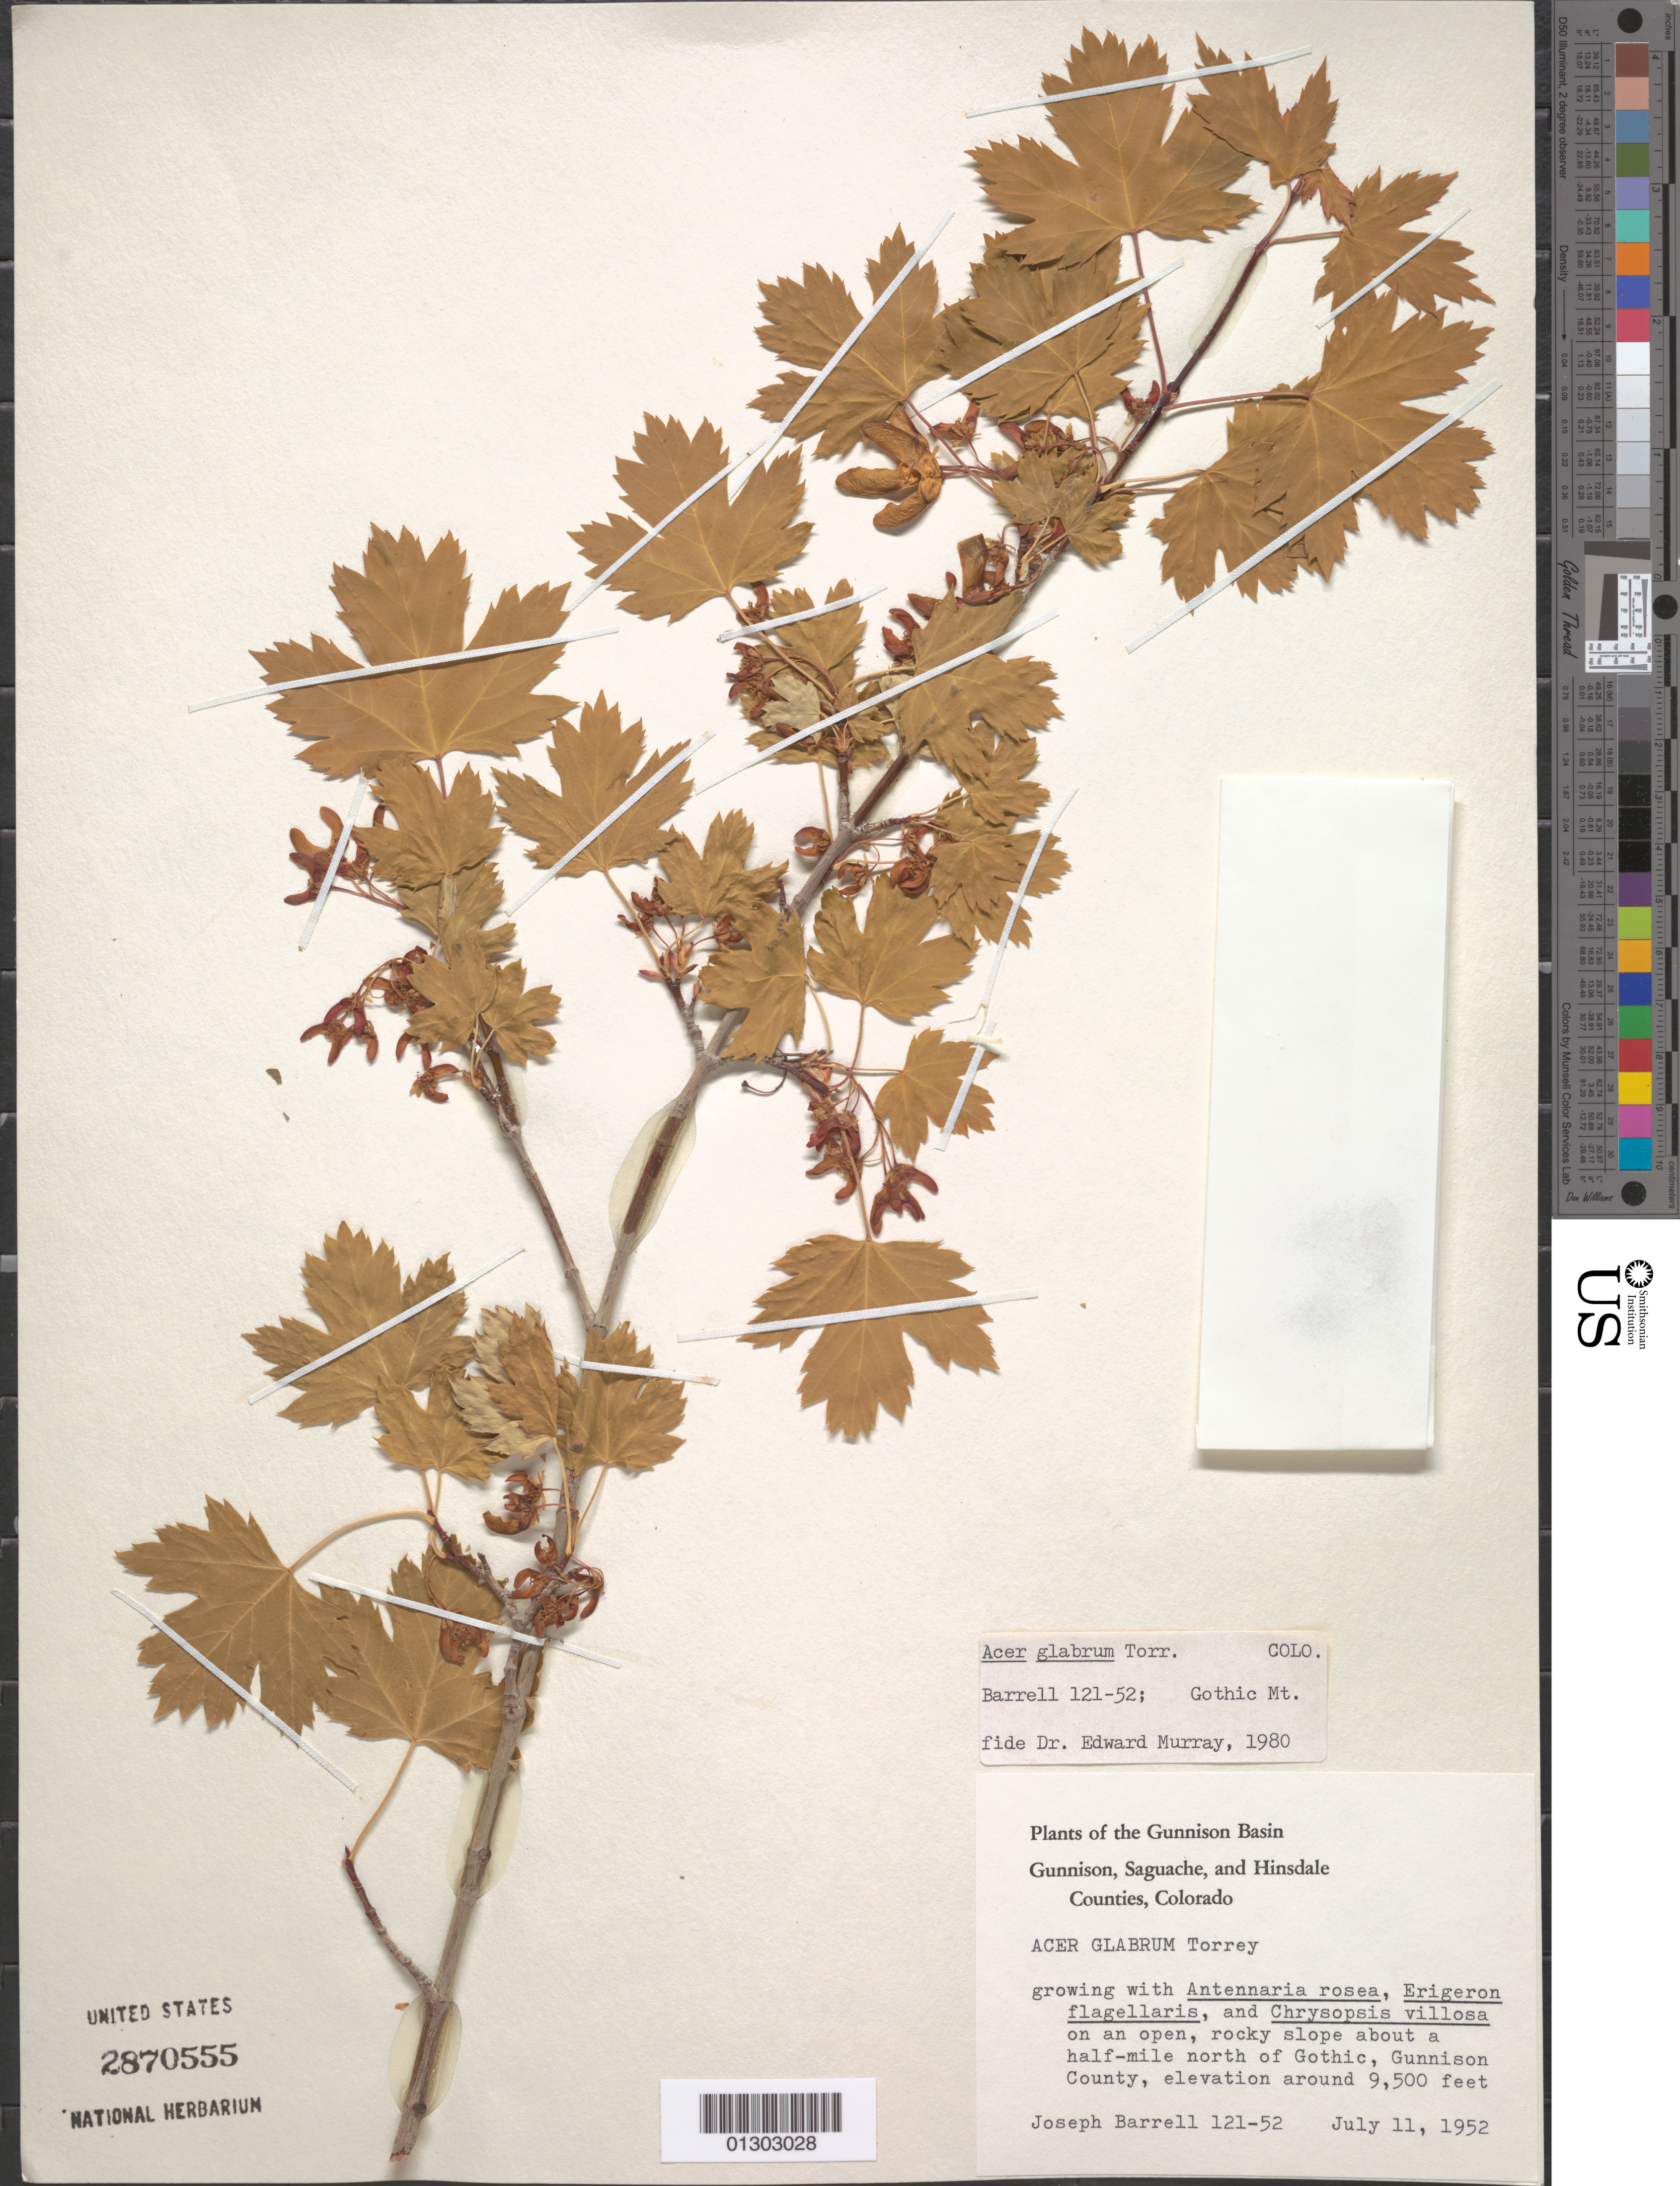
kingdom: Plantae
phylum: Tracheophyta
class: Magnoliopsida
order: Sapindales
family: Sapindaceae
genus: Acer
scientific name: Acer glabrum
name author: Torr.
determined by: Murray, Edward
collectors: J. Barrell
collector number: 121-52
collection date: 1952-07-11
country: United States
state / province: Colorado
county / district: Gunnison County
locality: Gunnison County, about a half-mile N of Gothic.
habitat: Growing with Antennaria rosea, Erigeron flagellaris, and Chrysopsis villosa on an open, rocky slope.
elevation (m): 2896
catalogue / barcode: US 2870555